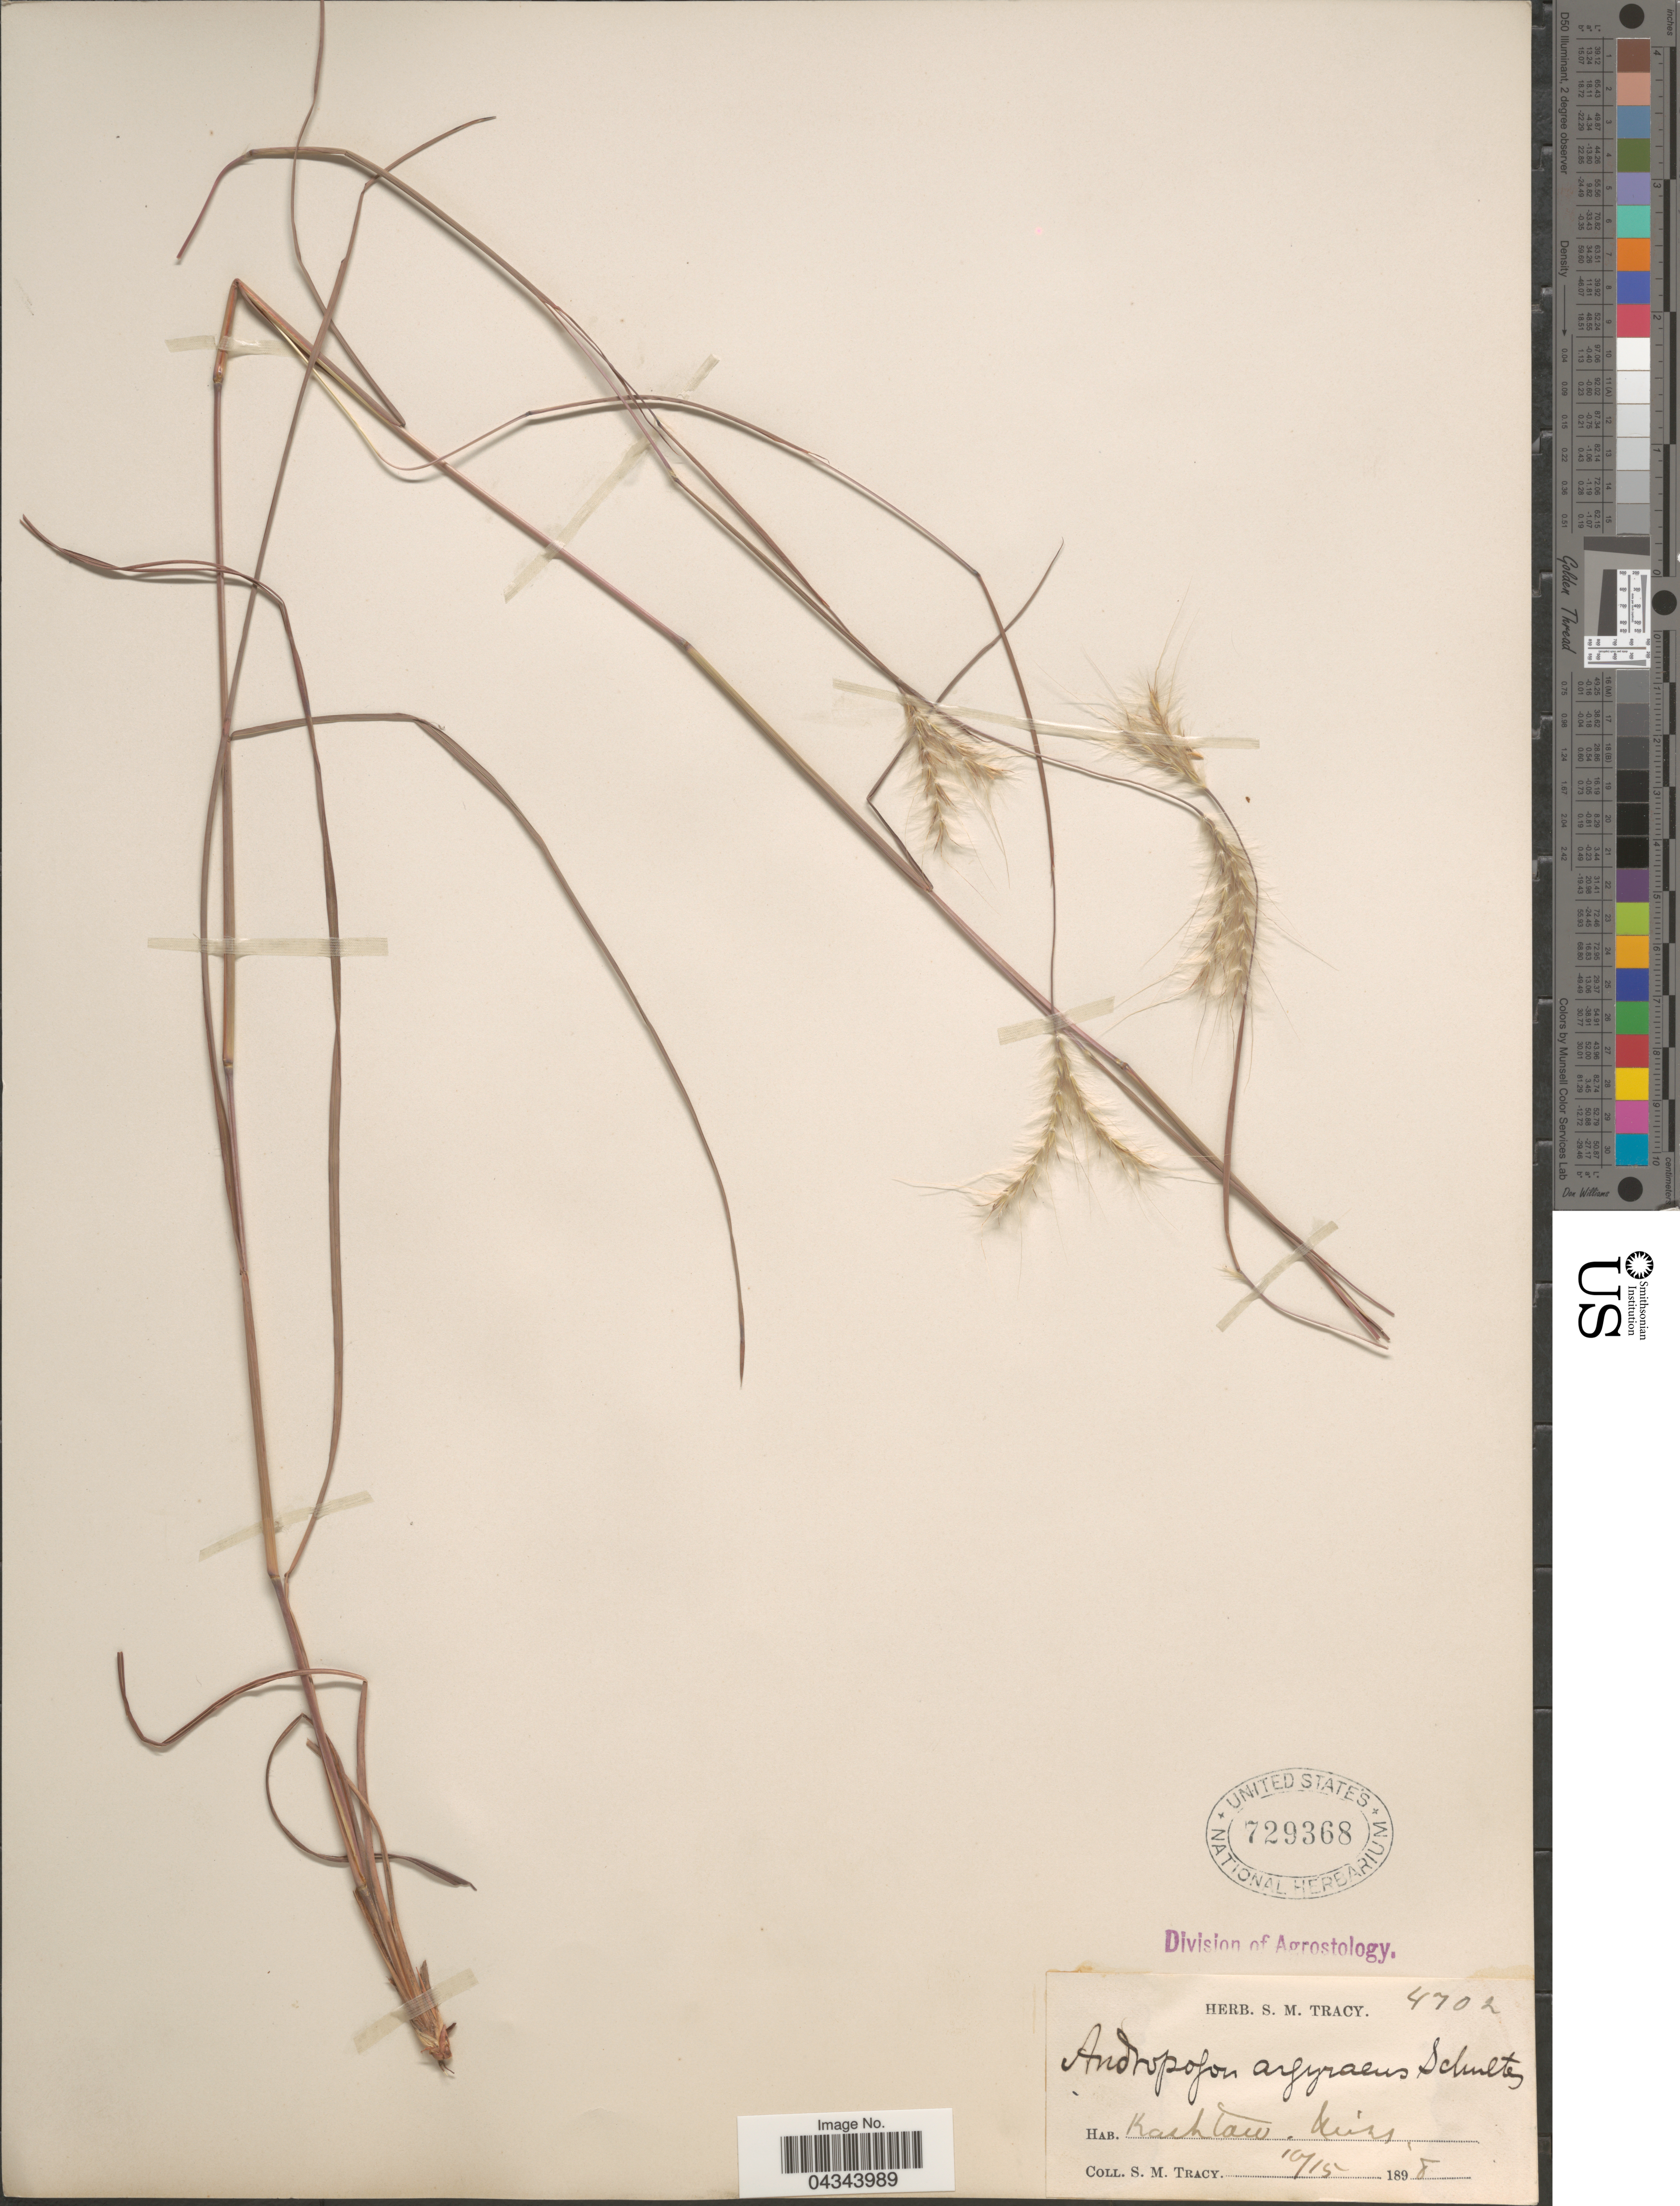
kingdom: Plantae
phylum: Tracheophyta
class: Liliopsida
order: Poales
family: Poaceae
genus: Andropogon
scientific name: Andropogon ternarius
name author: Michx.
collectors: S. M. Tracy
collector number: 4702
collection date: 1898-10-15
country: United States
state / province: Mississippi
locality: Kashtaw.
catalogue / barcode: US 729368